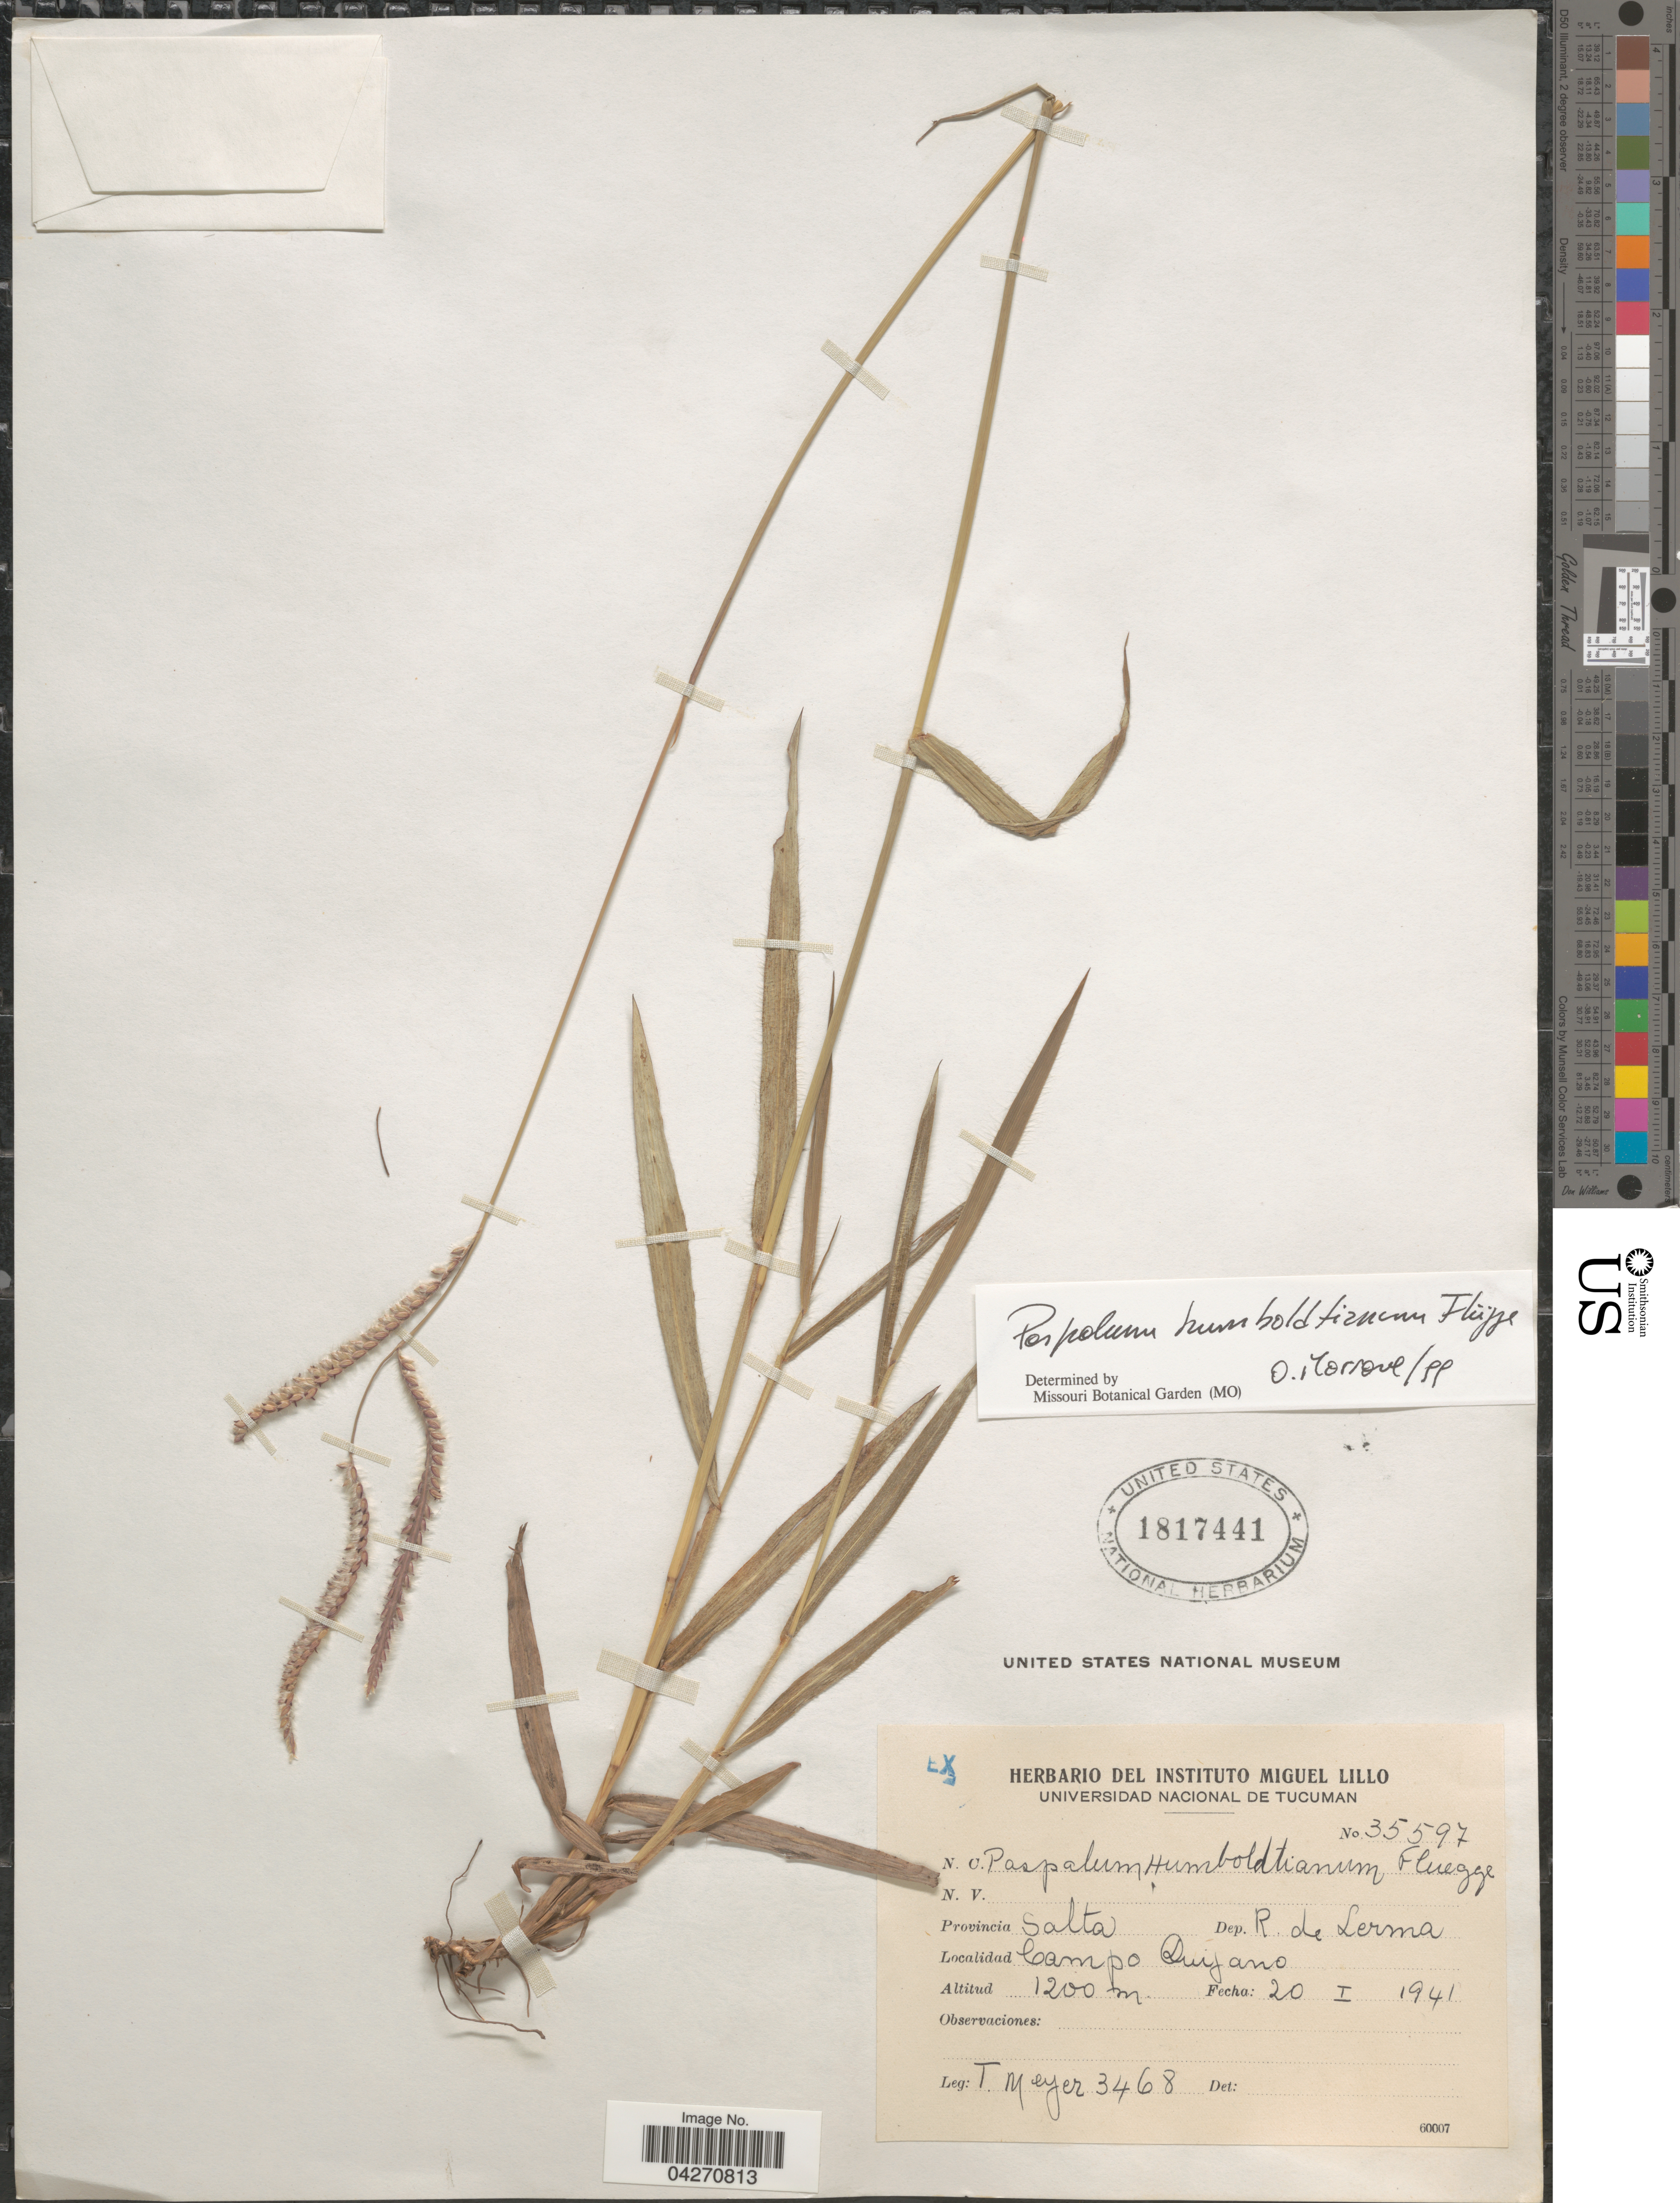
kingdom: Plantae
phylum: Tracheophyta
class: Liliopsida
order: Poales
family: Poaceae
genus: Paspalum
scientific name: Paspalum humboldtianum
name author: Flüggé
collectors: T. Meyer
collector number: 3468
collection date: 1941-01-20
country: Argentina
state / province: Salta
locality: Dep. R. de Lerma. Campo Quijano.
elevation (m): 1200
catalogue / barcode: US 1817441